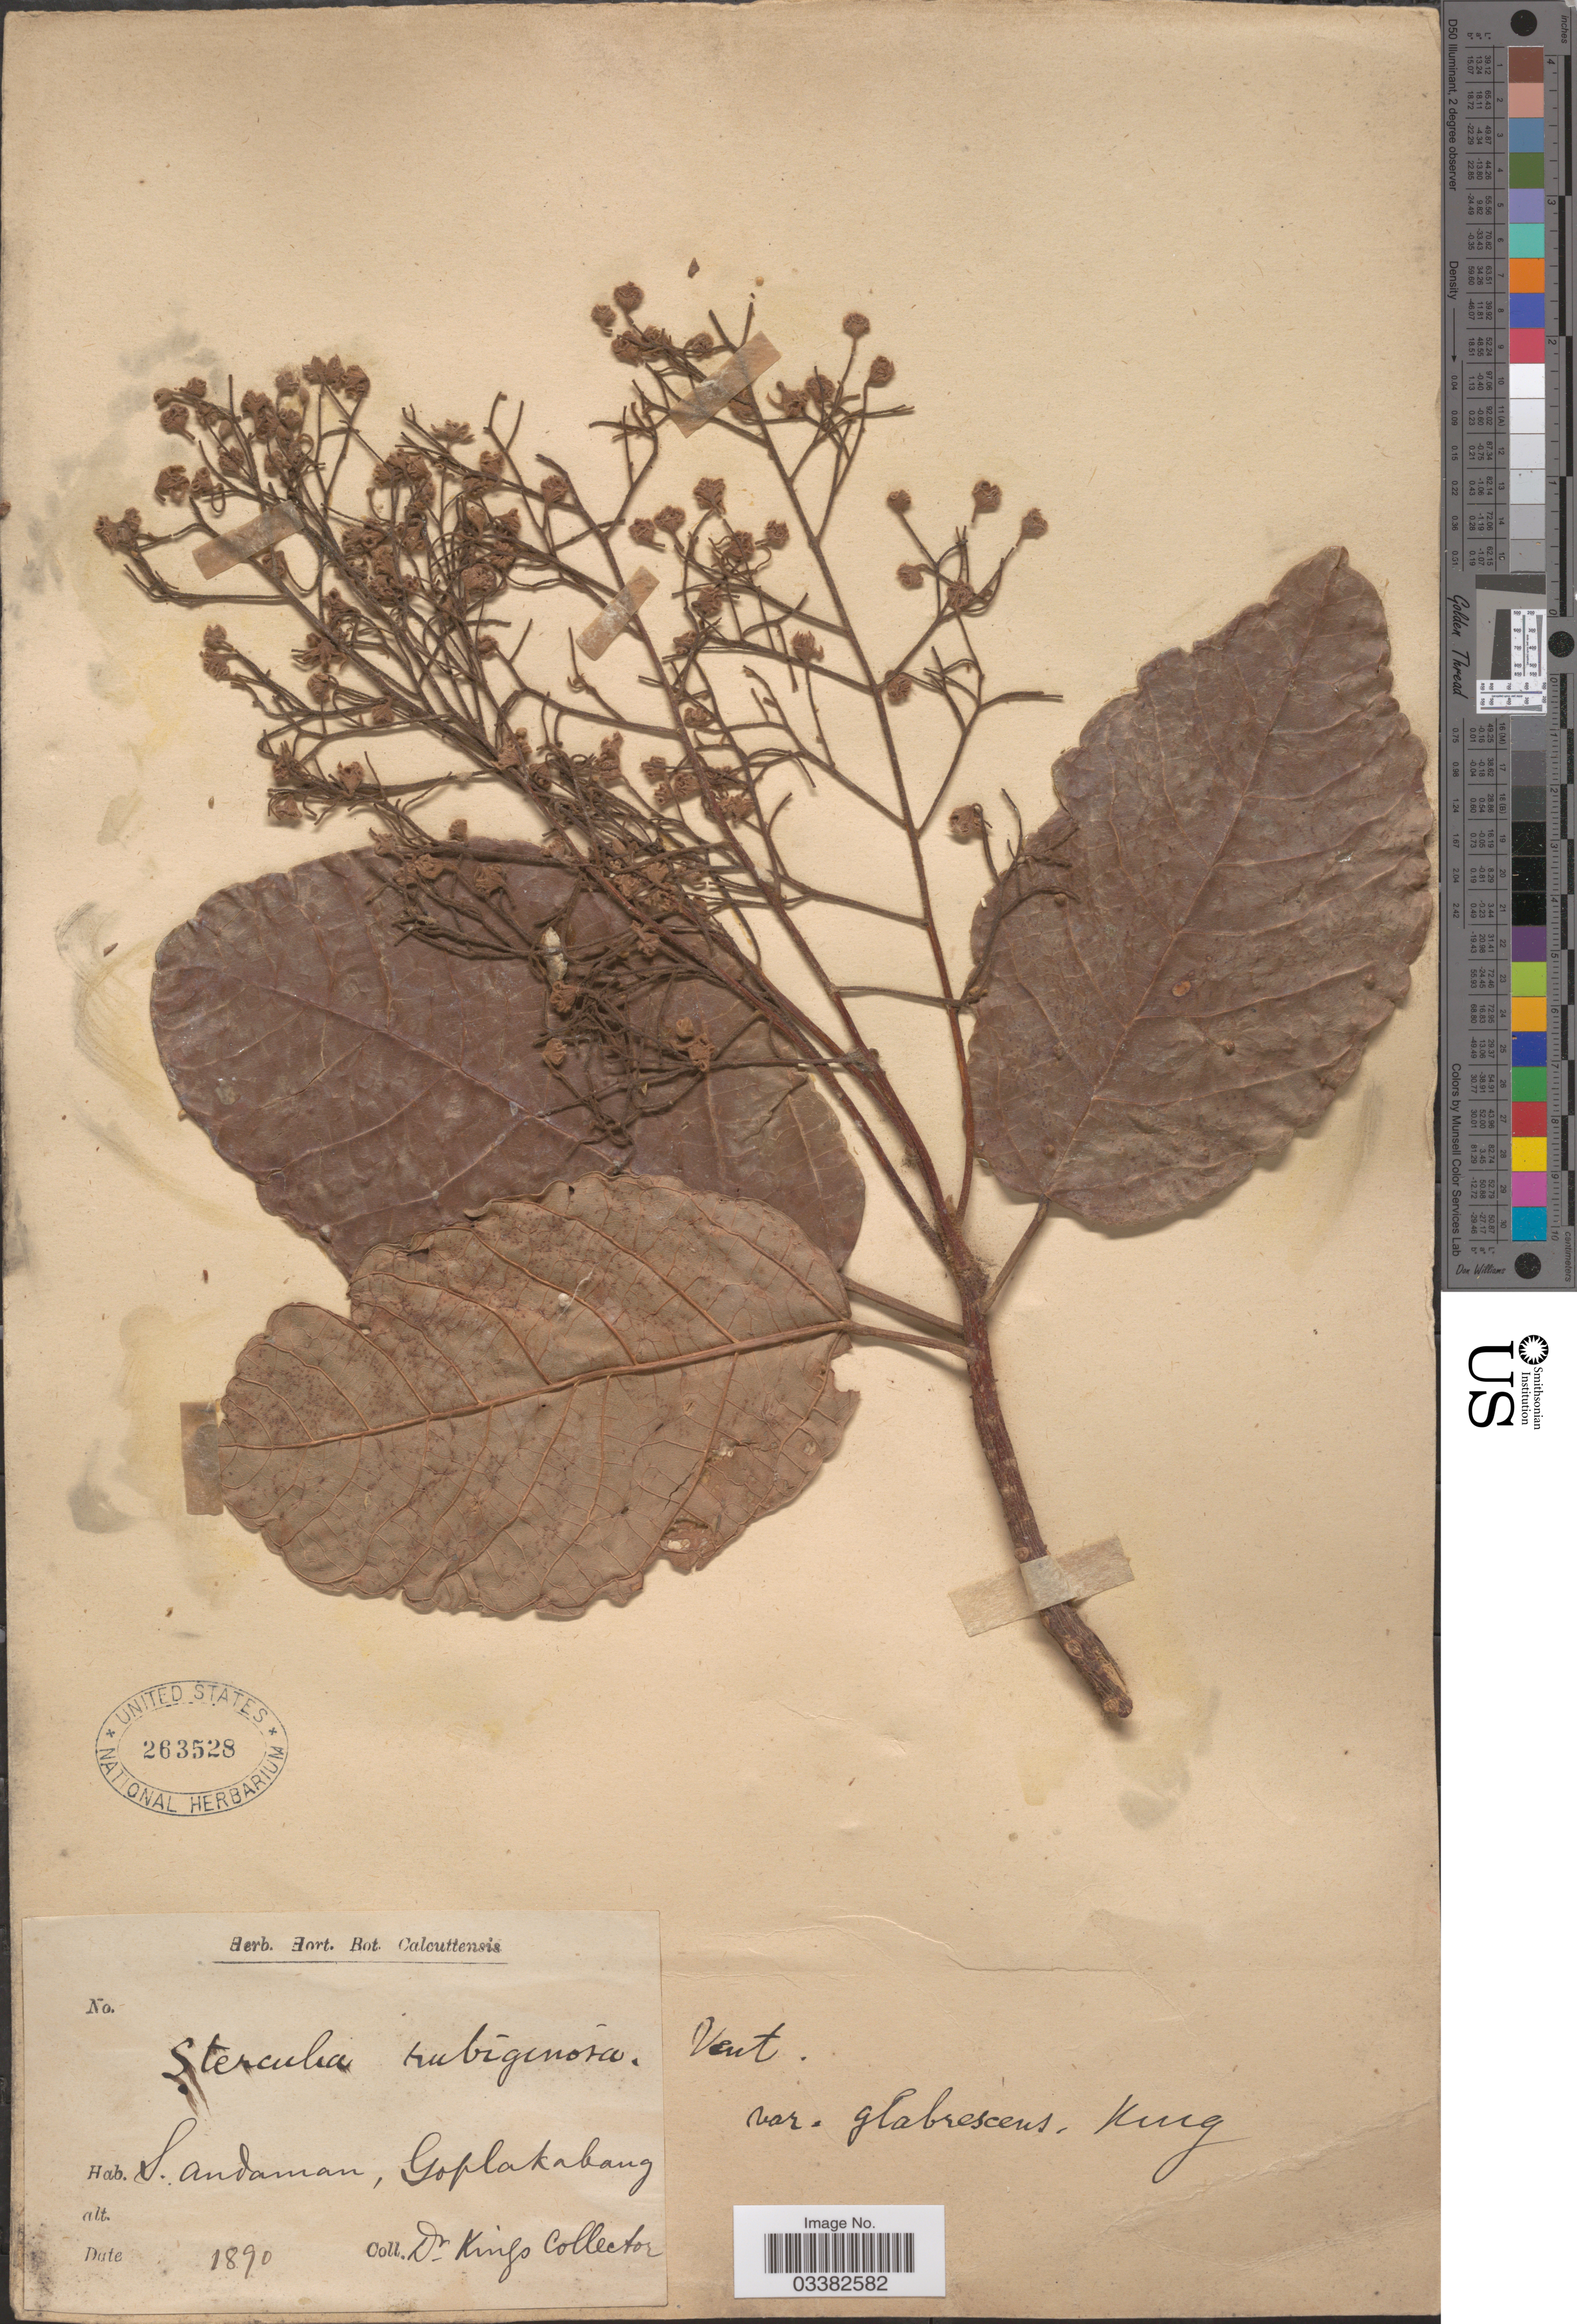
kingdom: Plantae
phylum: Tracheophyta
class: Magnoliopsida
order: Malvales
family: Malvaceae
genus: Sterculia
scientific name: Sterculia rubiginosa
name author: Vent.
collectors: Dr. King's collector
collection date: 1890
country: India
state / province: Andaman and Nicobar Islands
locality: S. Andaman, Goplakabang.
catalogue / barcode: US 263528